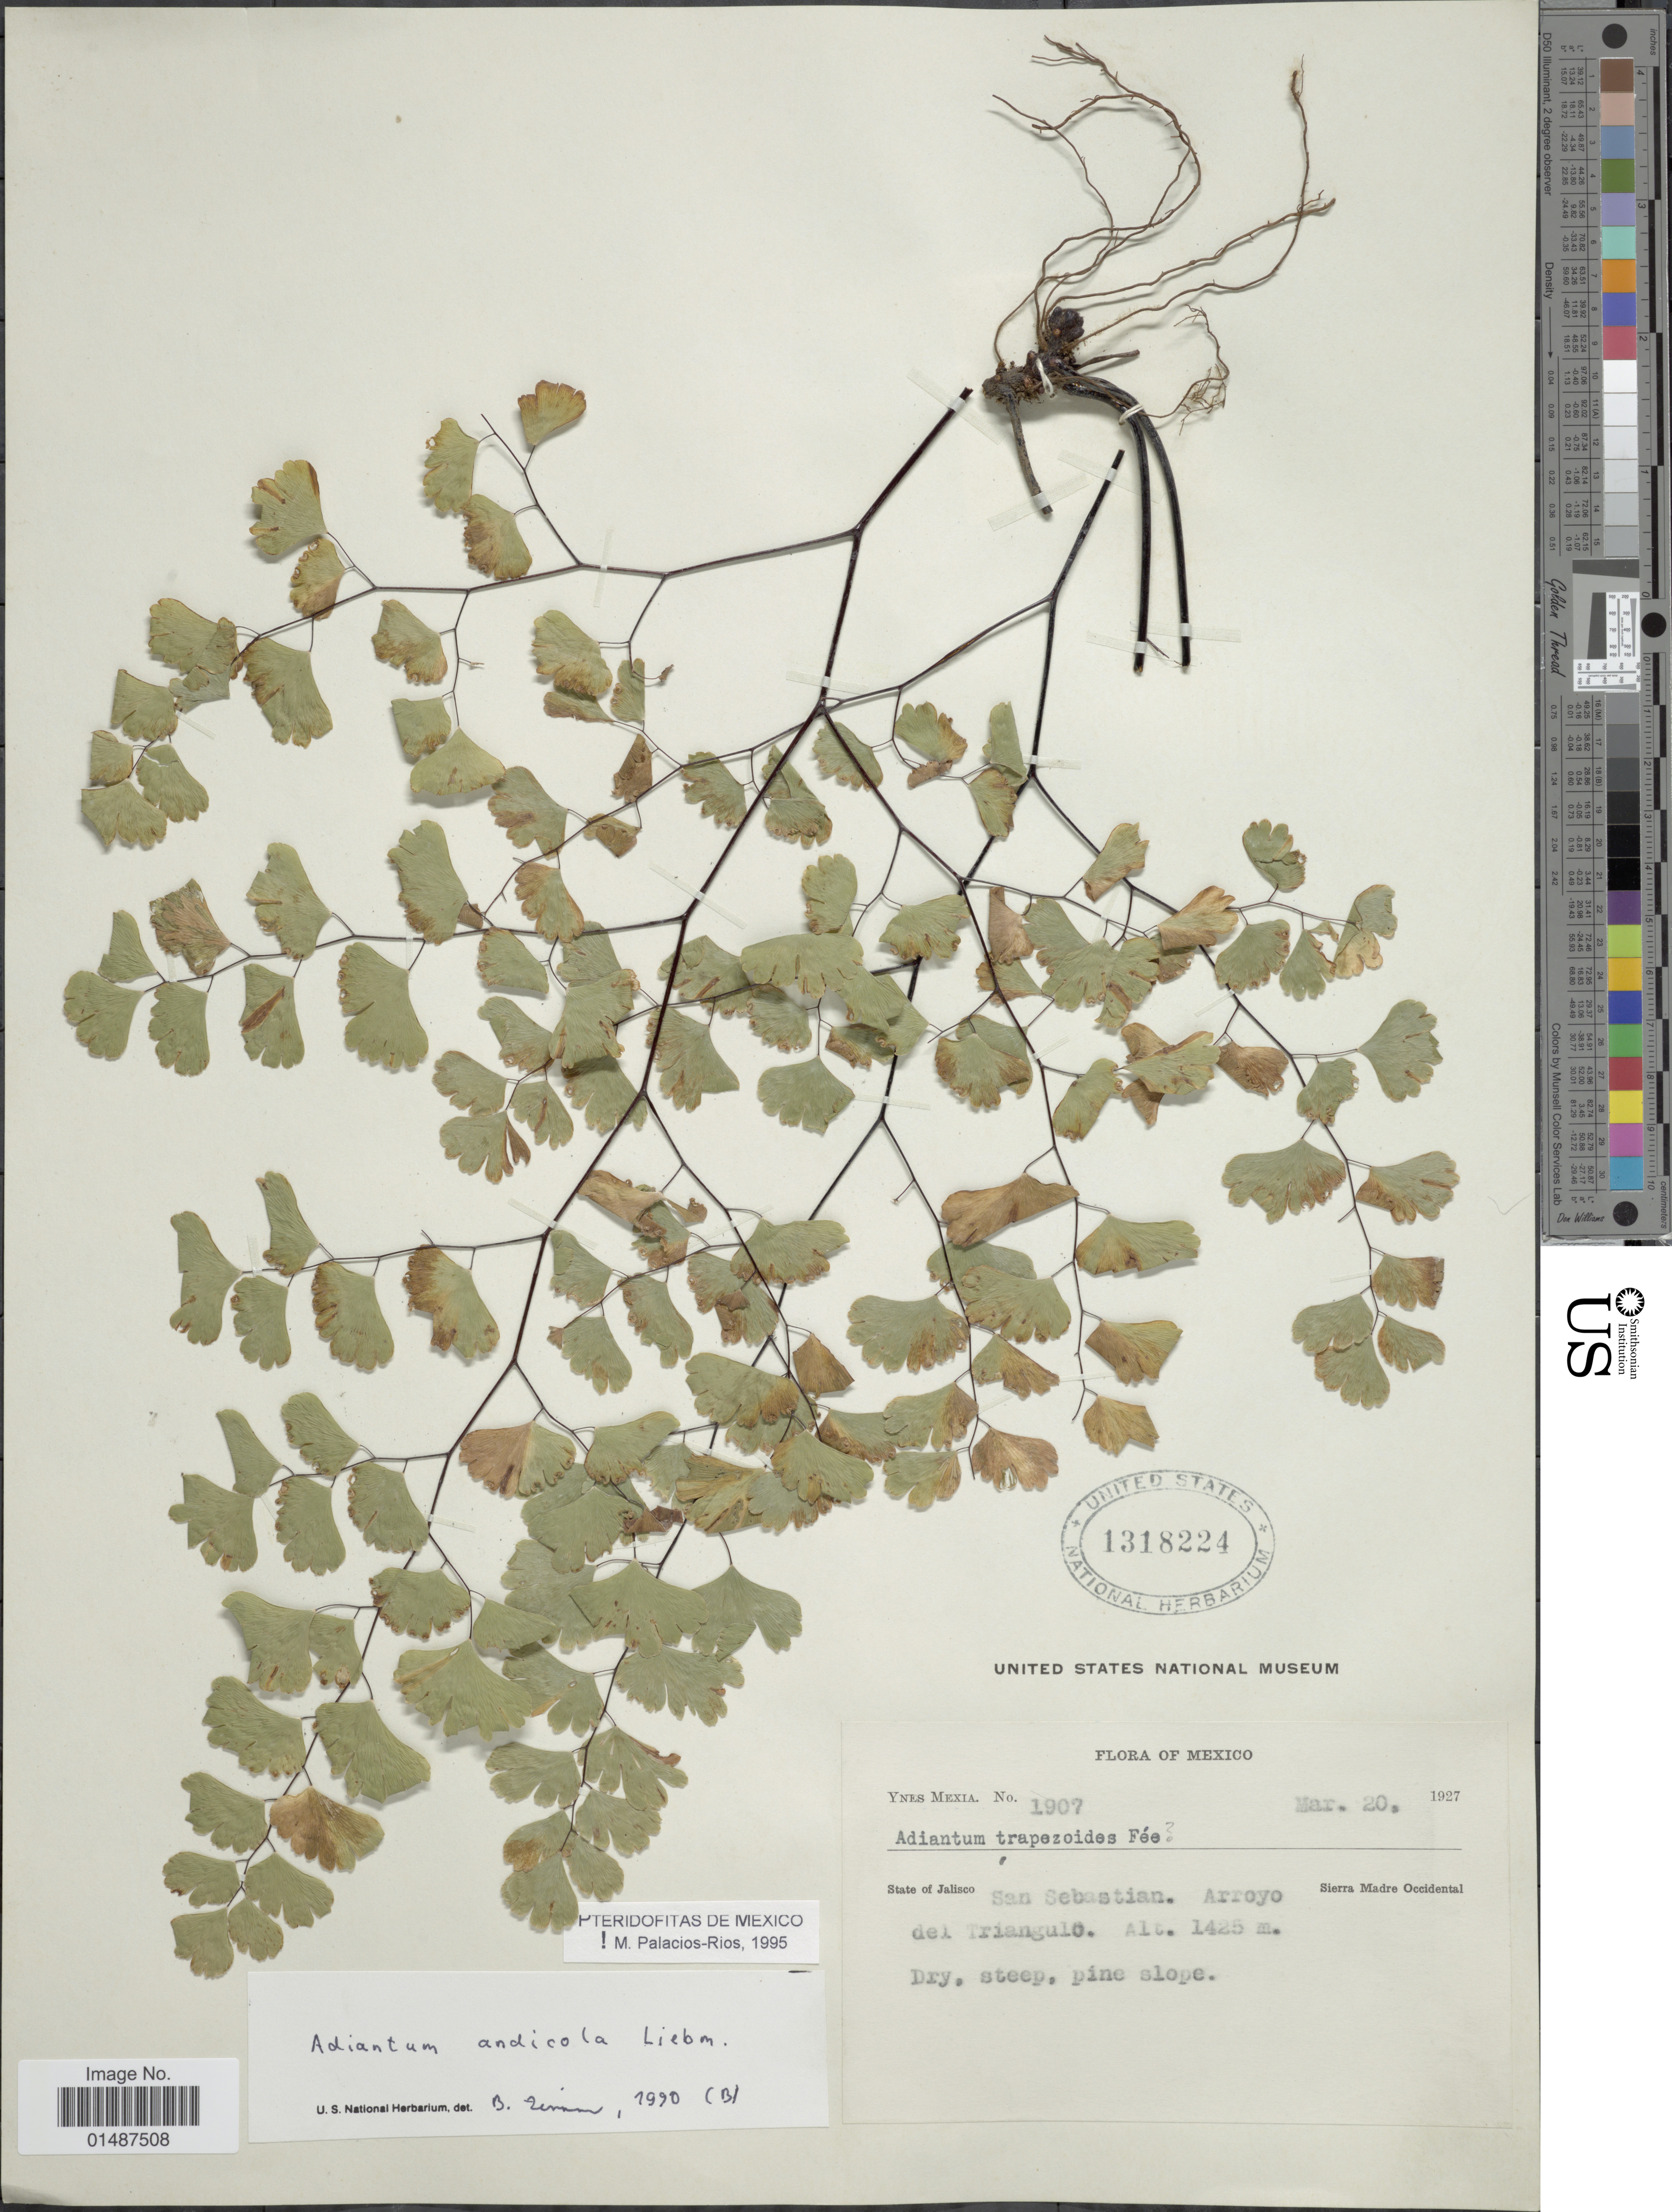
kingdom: Plantae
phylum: Tracheophyta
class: Polypodiopsida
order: Polypodiales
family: Pteridaceae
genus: Adiantum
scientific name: Adiantum andicola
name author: Liebm.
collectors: Y. Mexia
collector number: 1907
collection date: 1927-03-20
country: Mexico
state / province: Jalisco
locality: San Sebastian, Arroyo del Triangulo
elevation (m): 1425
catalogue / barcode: US 1318224